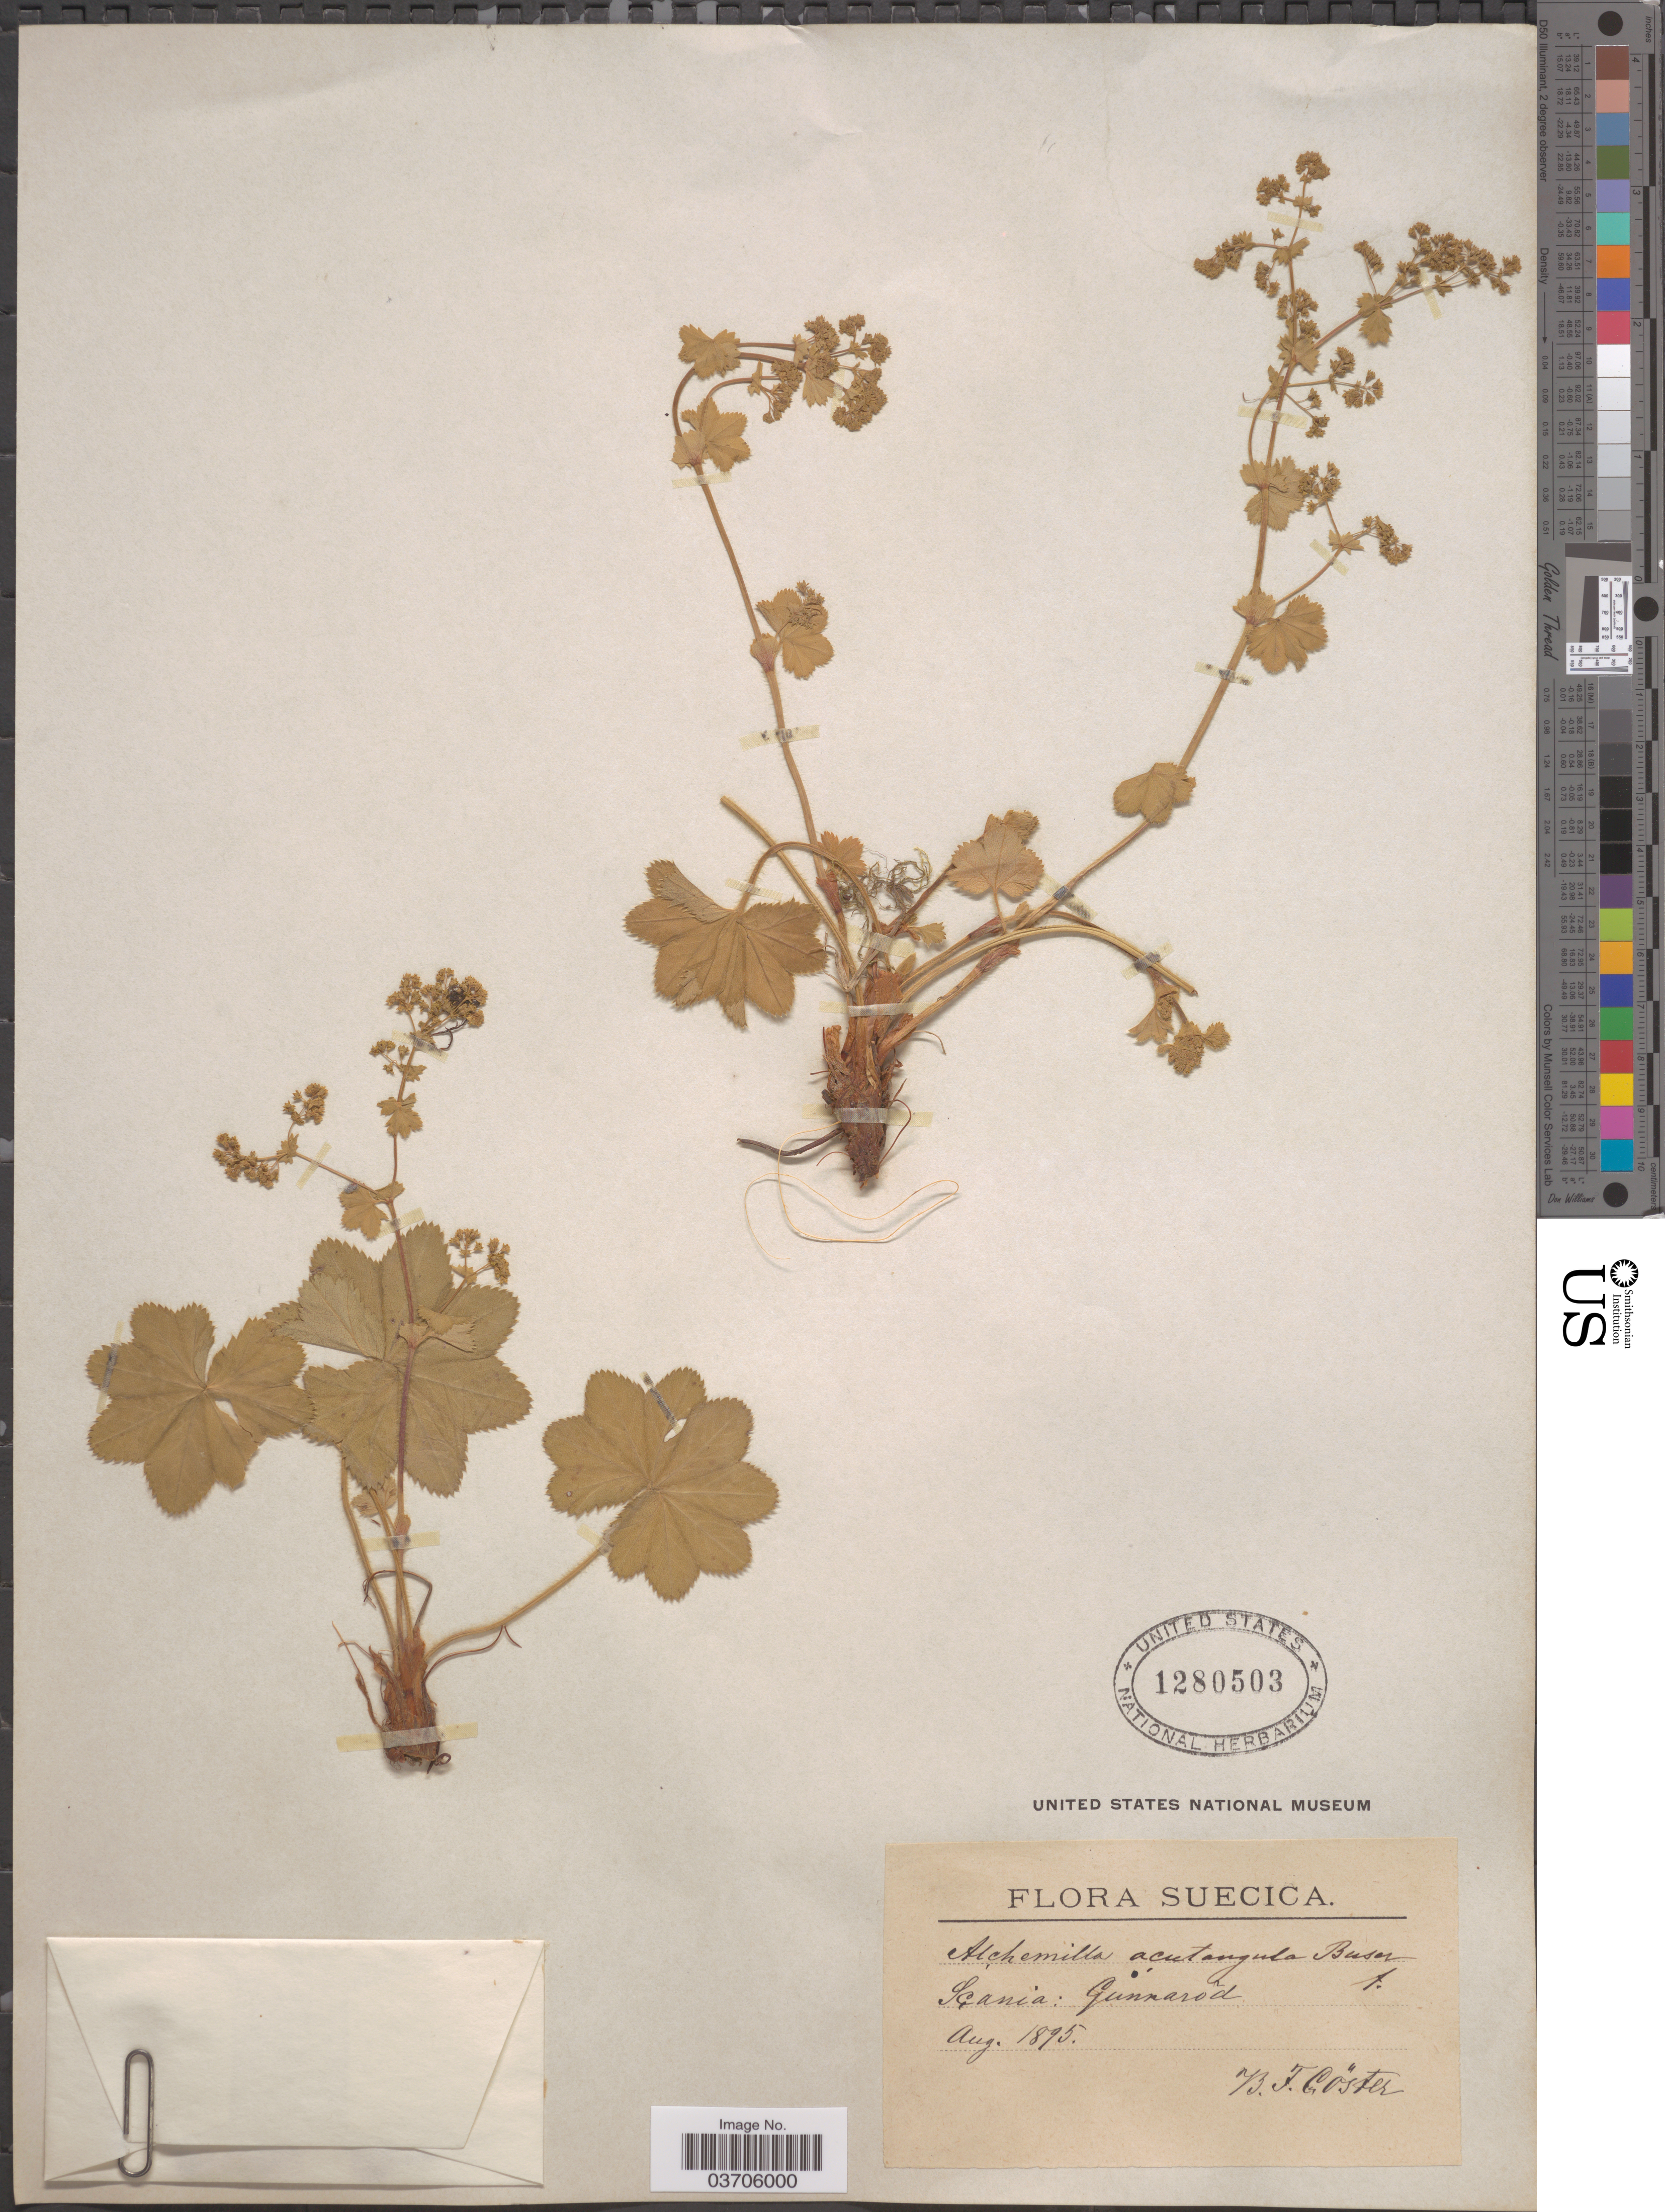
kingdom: Plantae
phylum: Tracheophyta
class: Magnoliopsida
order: Rosales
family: Rosaceae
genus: Alchemilla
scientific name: Alchemilla acutangula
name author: Buser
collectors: B. Cöster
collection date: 1895-08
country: Sweden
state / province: Skåne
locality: Suecica. Scania: Gunnarõd.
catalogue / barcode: US 1280503